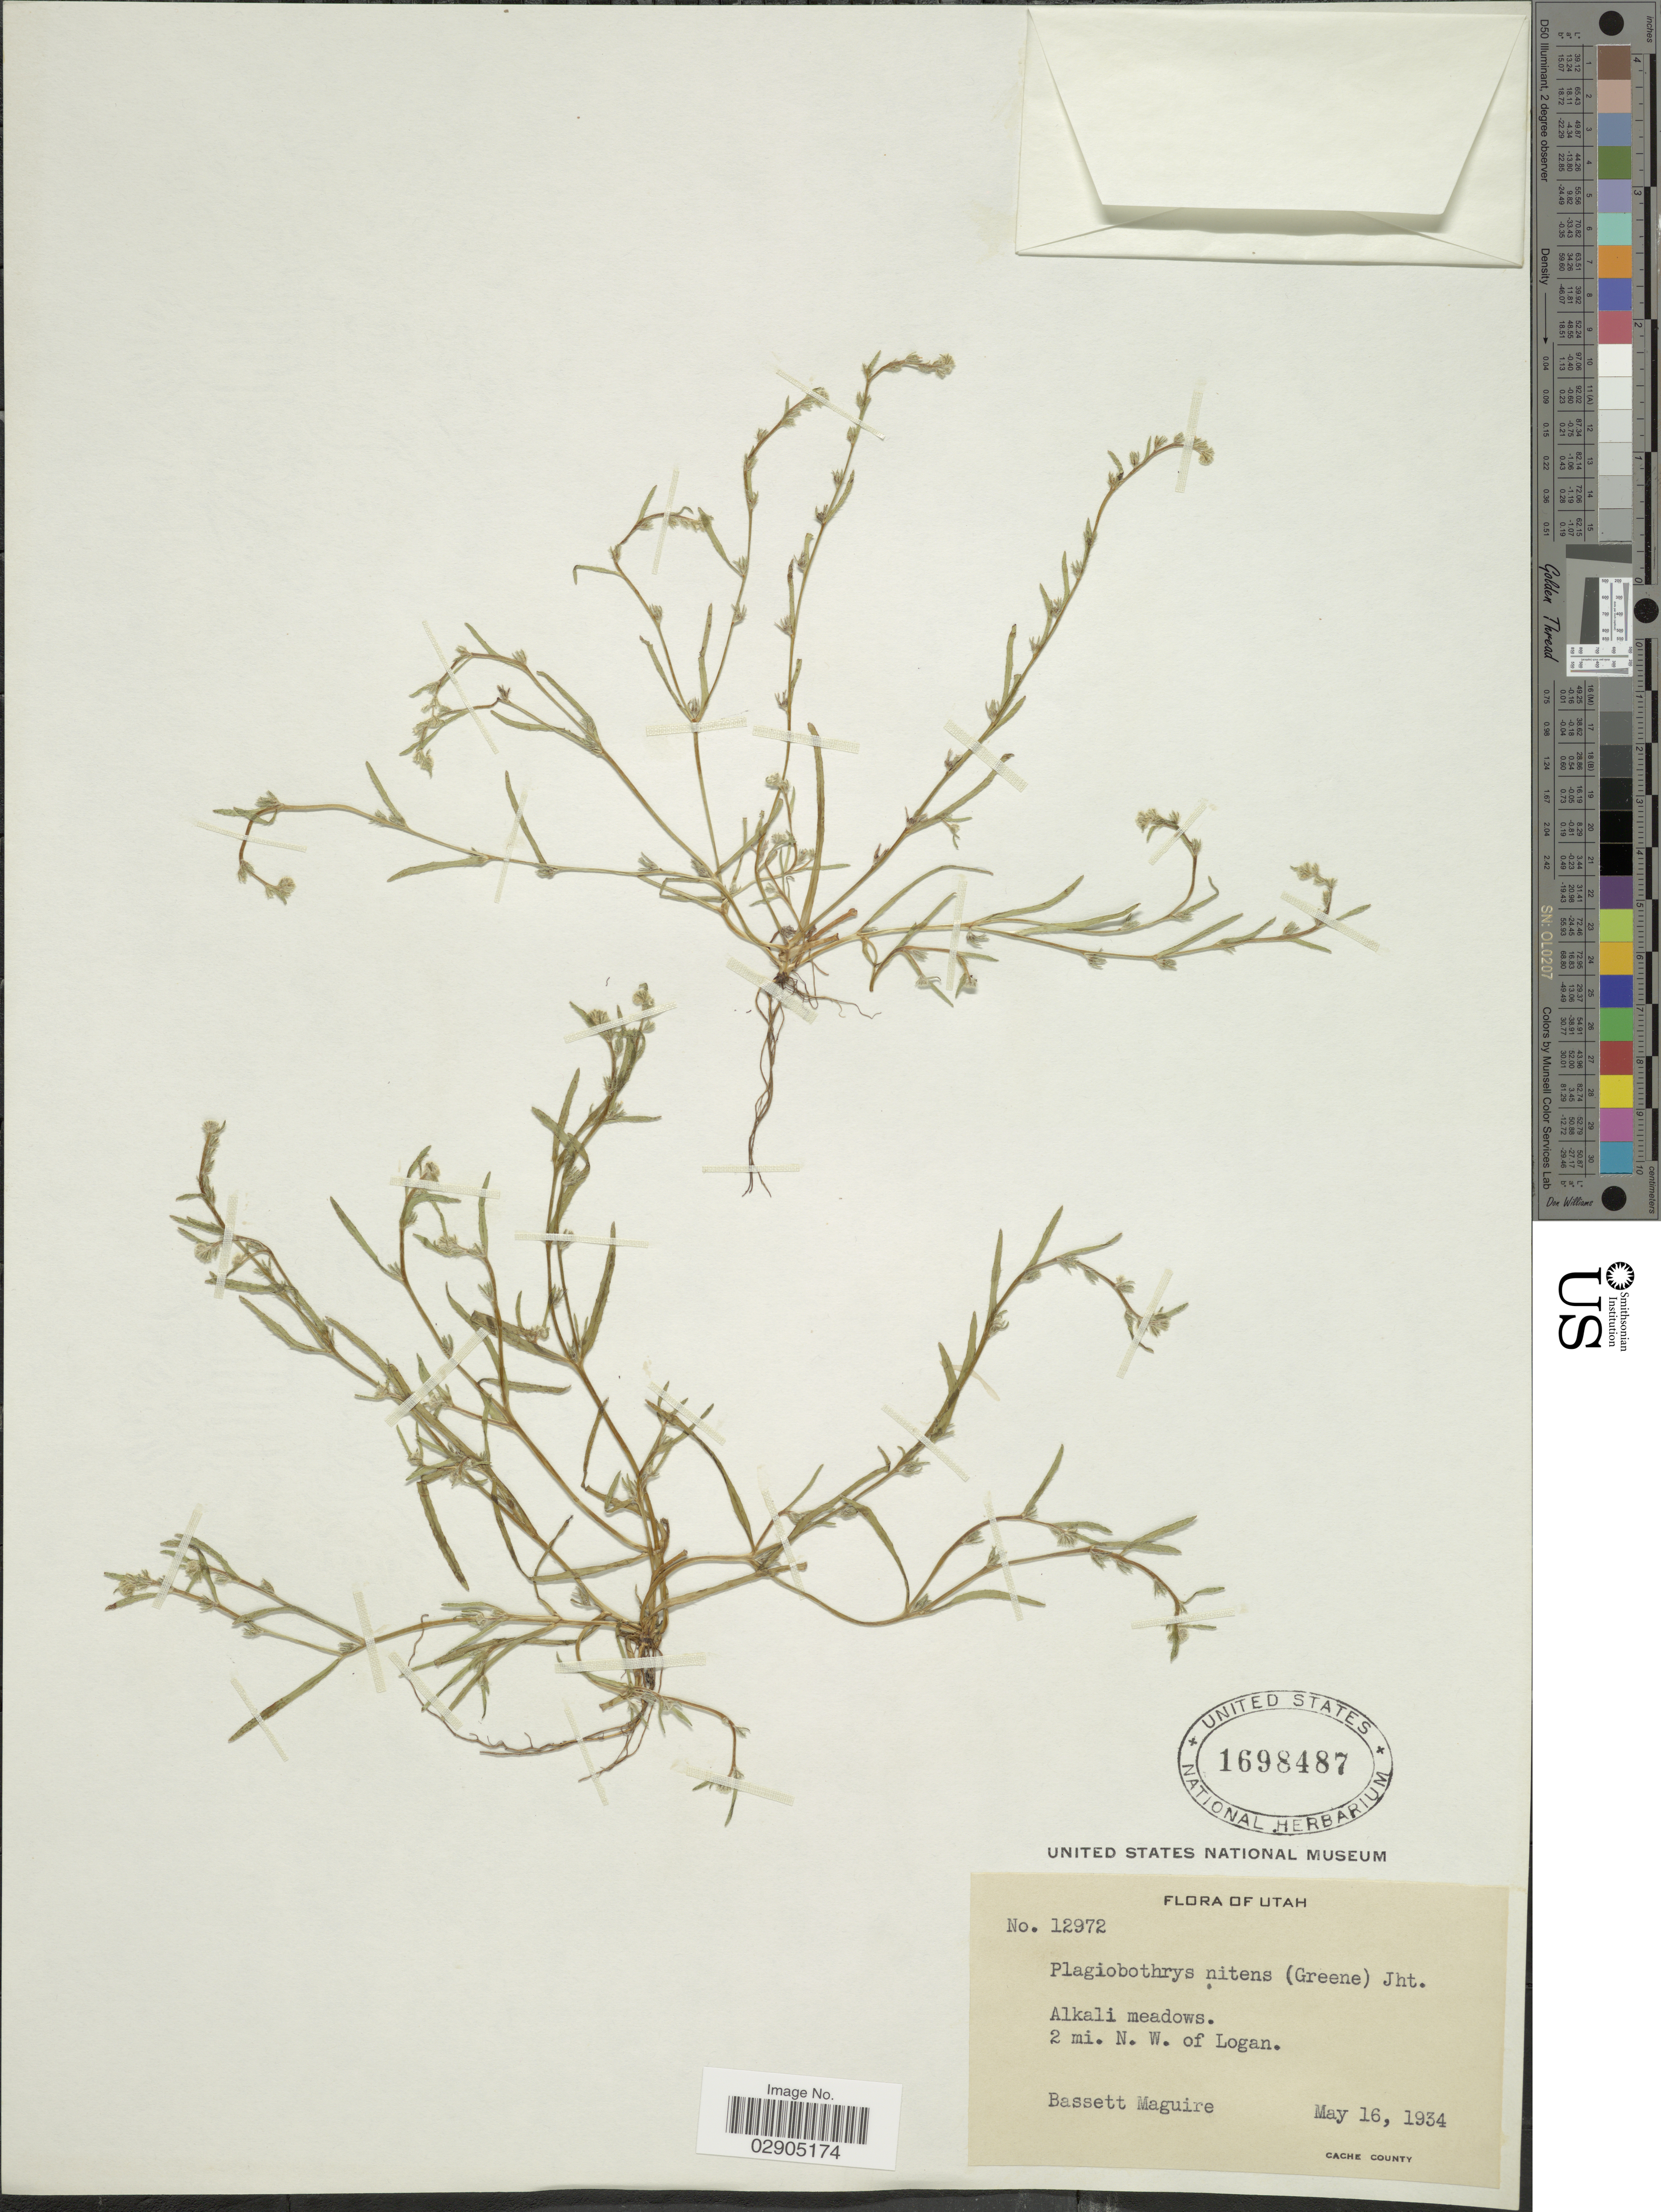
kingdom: Plantae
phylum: Tracheophyta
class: Magnoliopsida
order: Boraginales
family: Boraginaceae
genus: Allocarya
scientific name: Allocarya nitens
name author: Greene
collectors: B. Maguire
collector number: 12972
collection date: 1934-05-16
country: United States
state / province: Utah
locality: Alkali meadows. 2 mi. N.W. of Logan.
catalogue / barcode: US 1698487